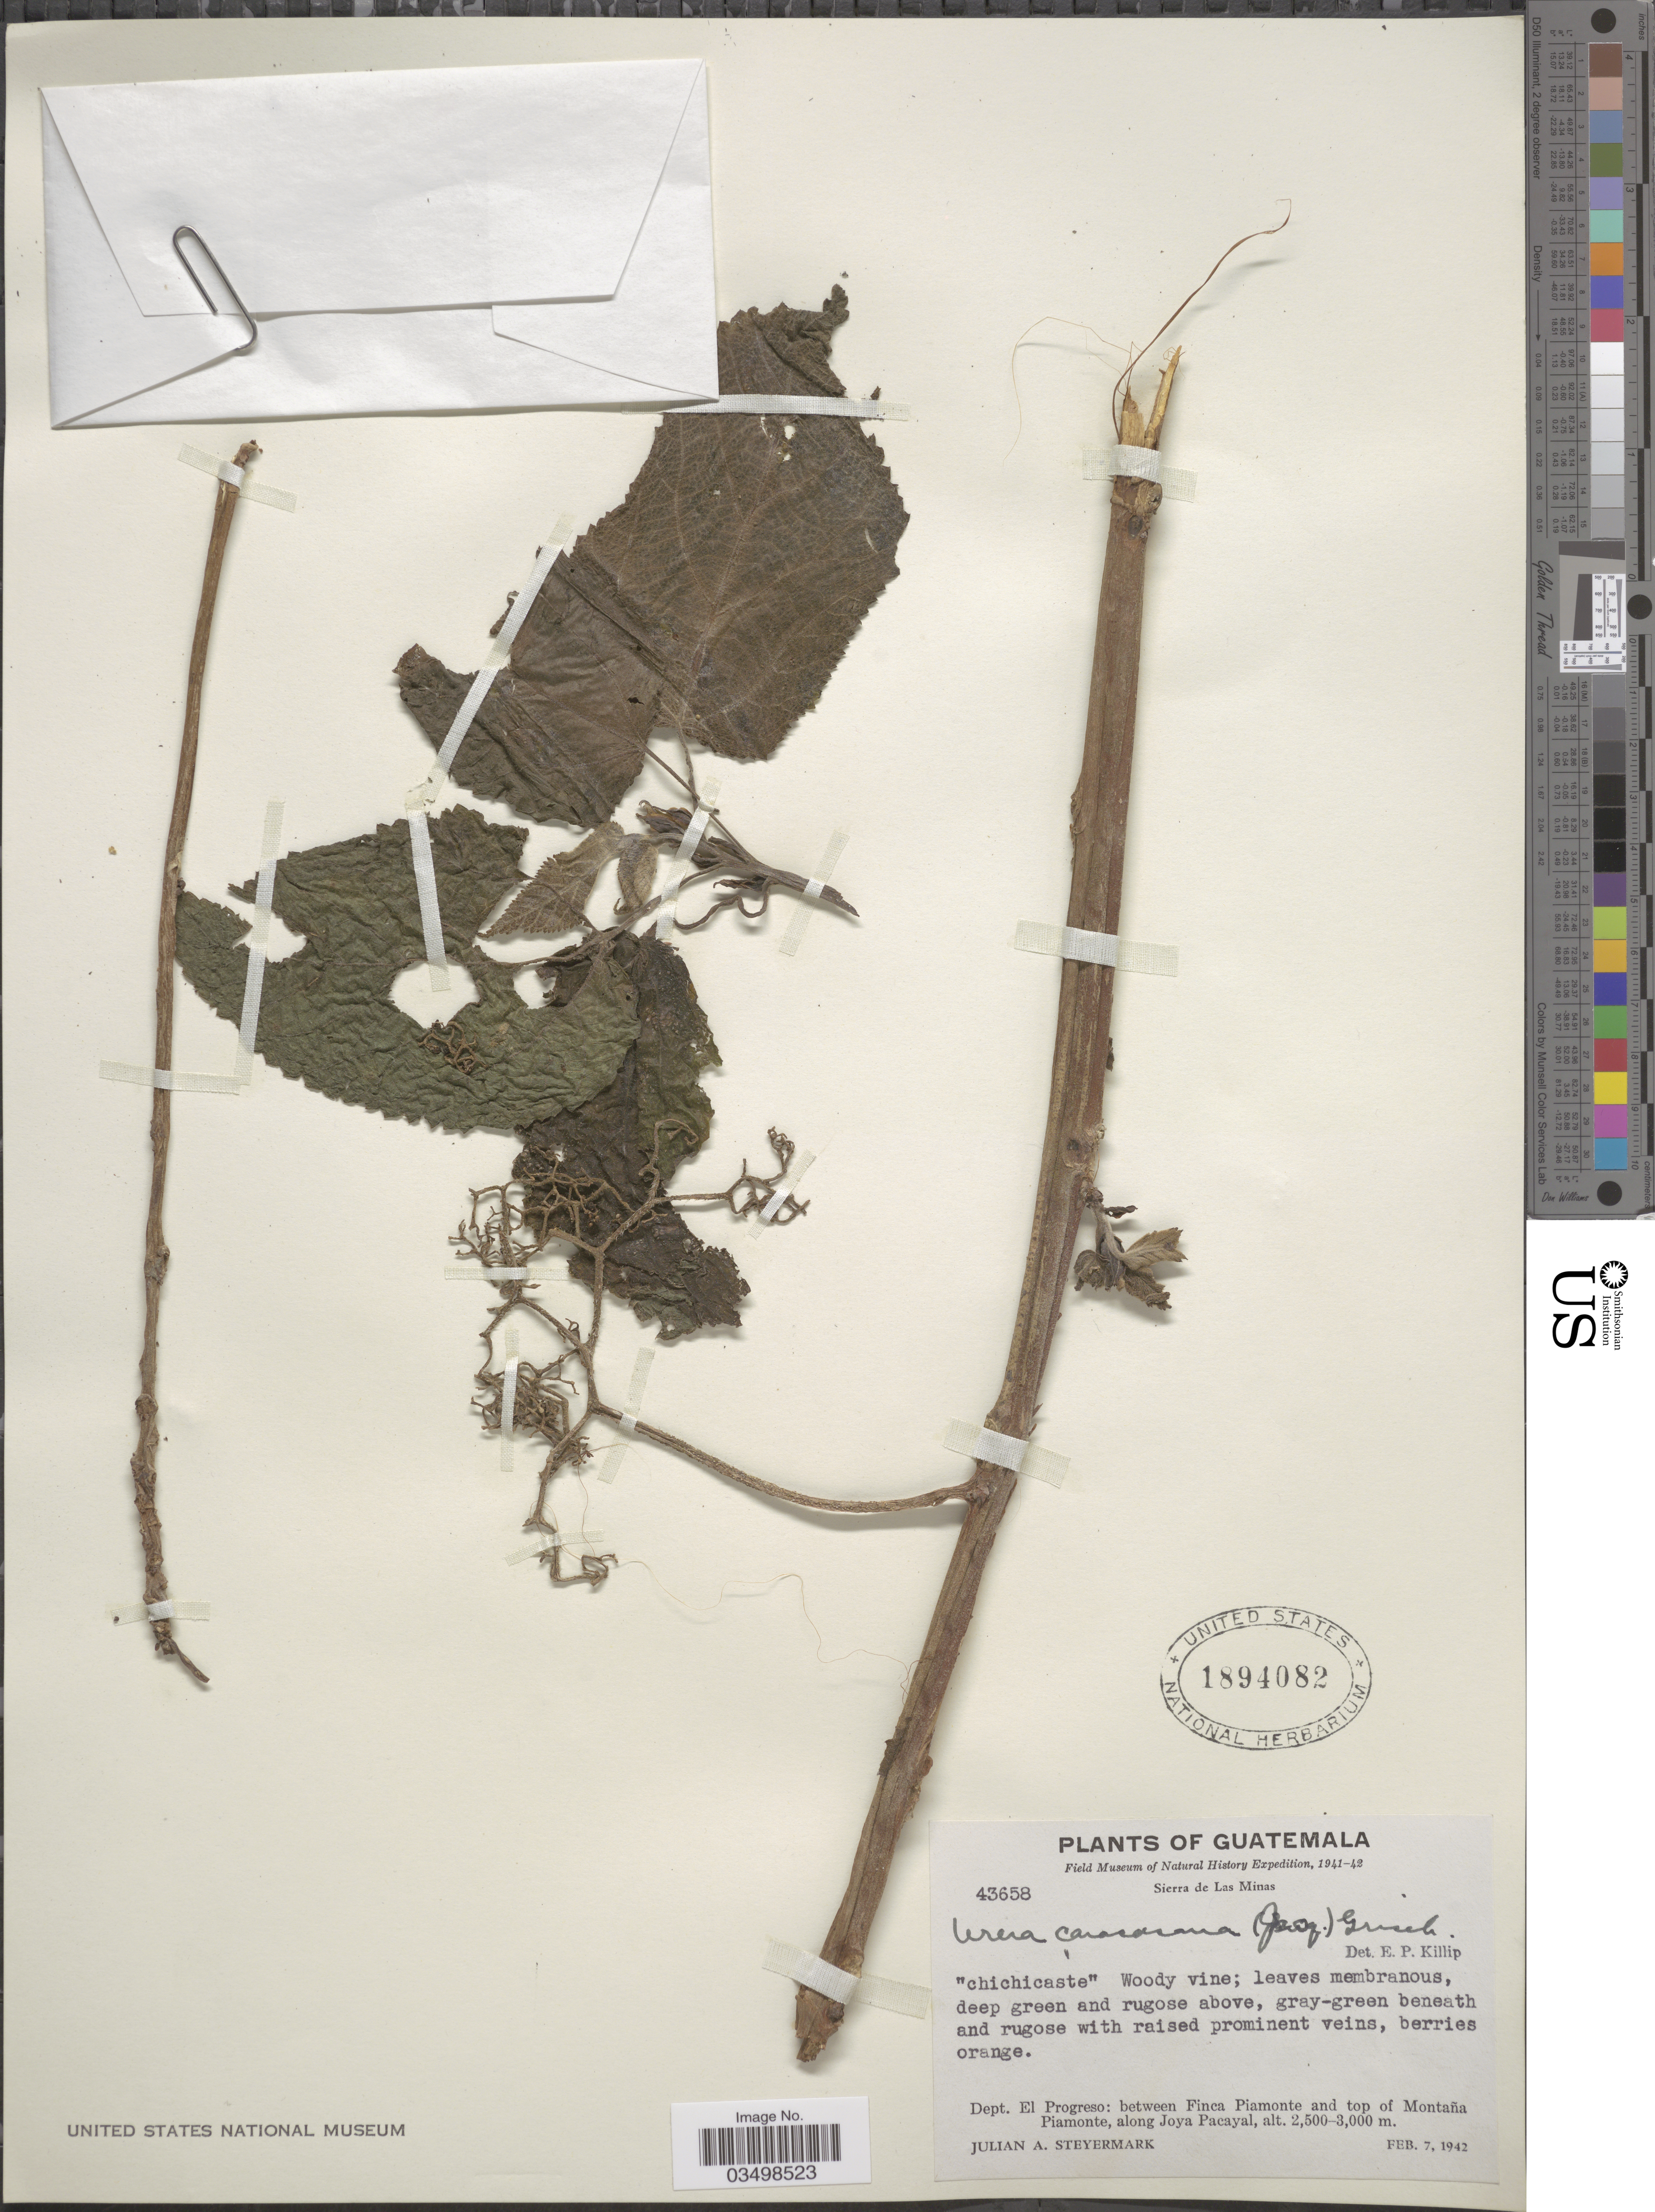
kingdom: Plantae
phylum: Tracheophyta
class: Magnoliopsida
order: Rosales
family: Urticaceae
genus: Urera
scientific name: Urera caracasana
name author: (Jacq.) Gaudich. ex Griseb.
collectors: J. Steyermark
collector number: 43658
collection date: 1942-02-07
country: Guatemala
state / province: El Progreso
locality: Sierra de Las Minas. Dept. El Progreso: between Finca Piamonte and top of Montaña Piamonte, along Joya Pacayal.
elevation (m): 2500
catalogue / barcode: US 1894082